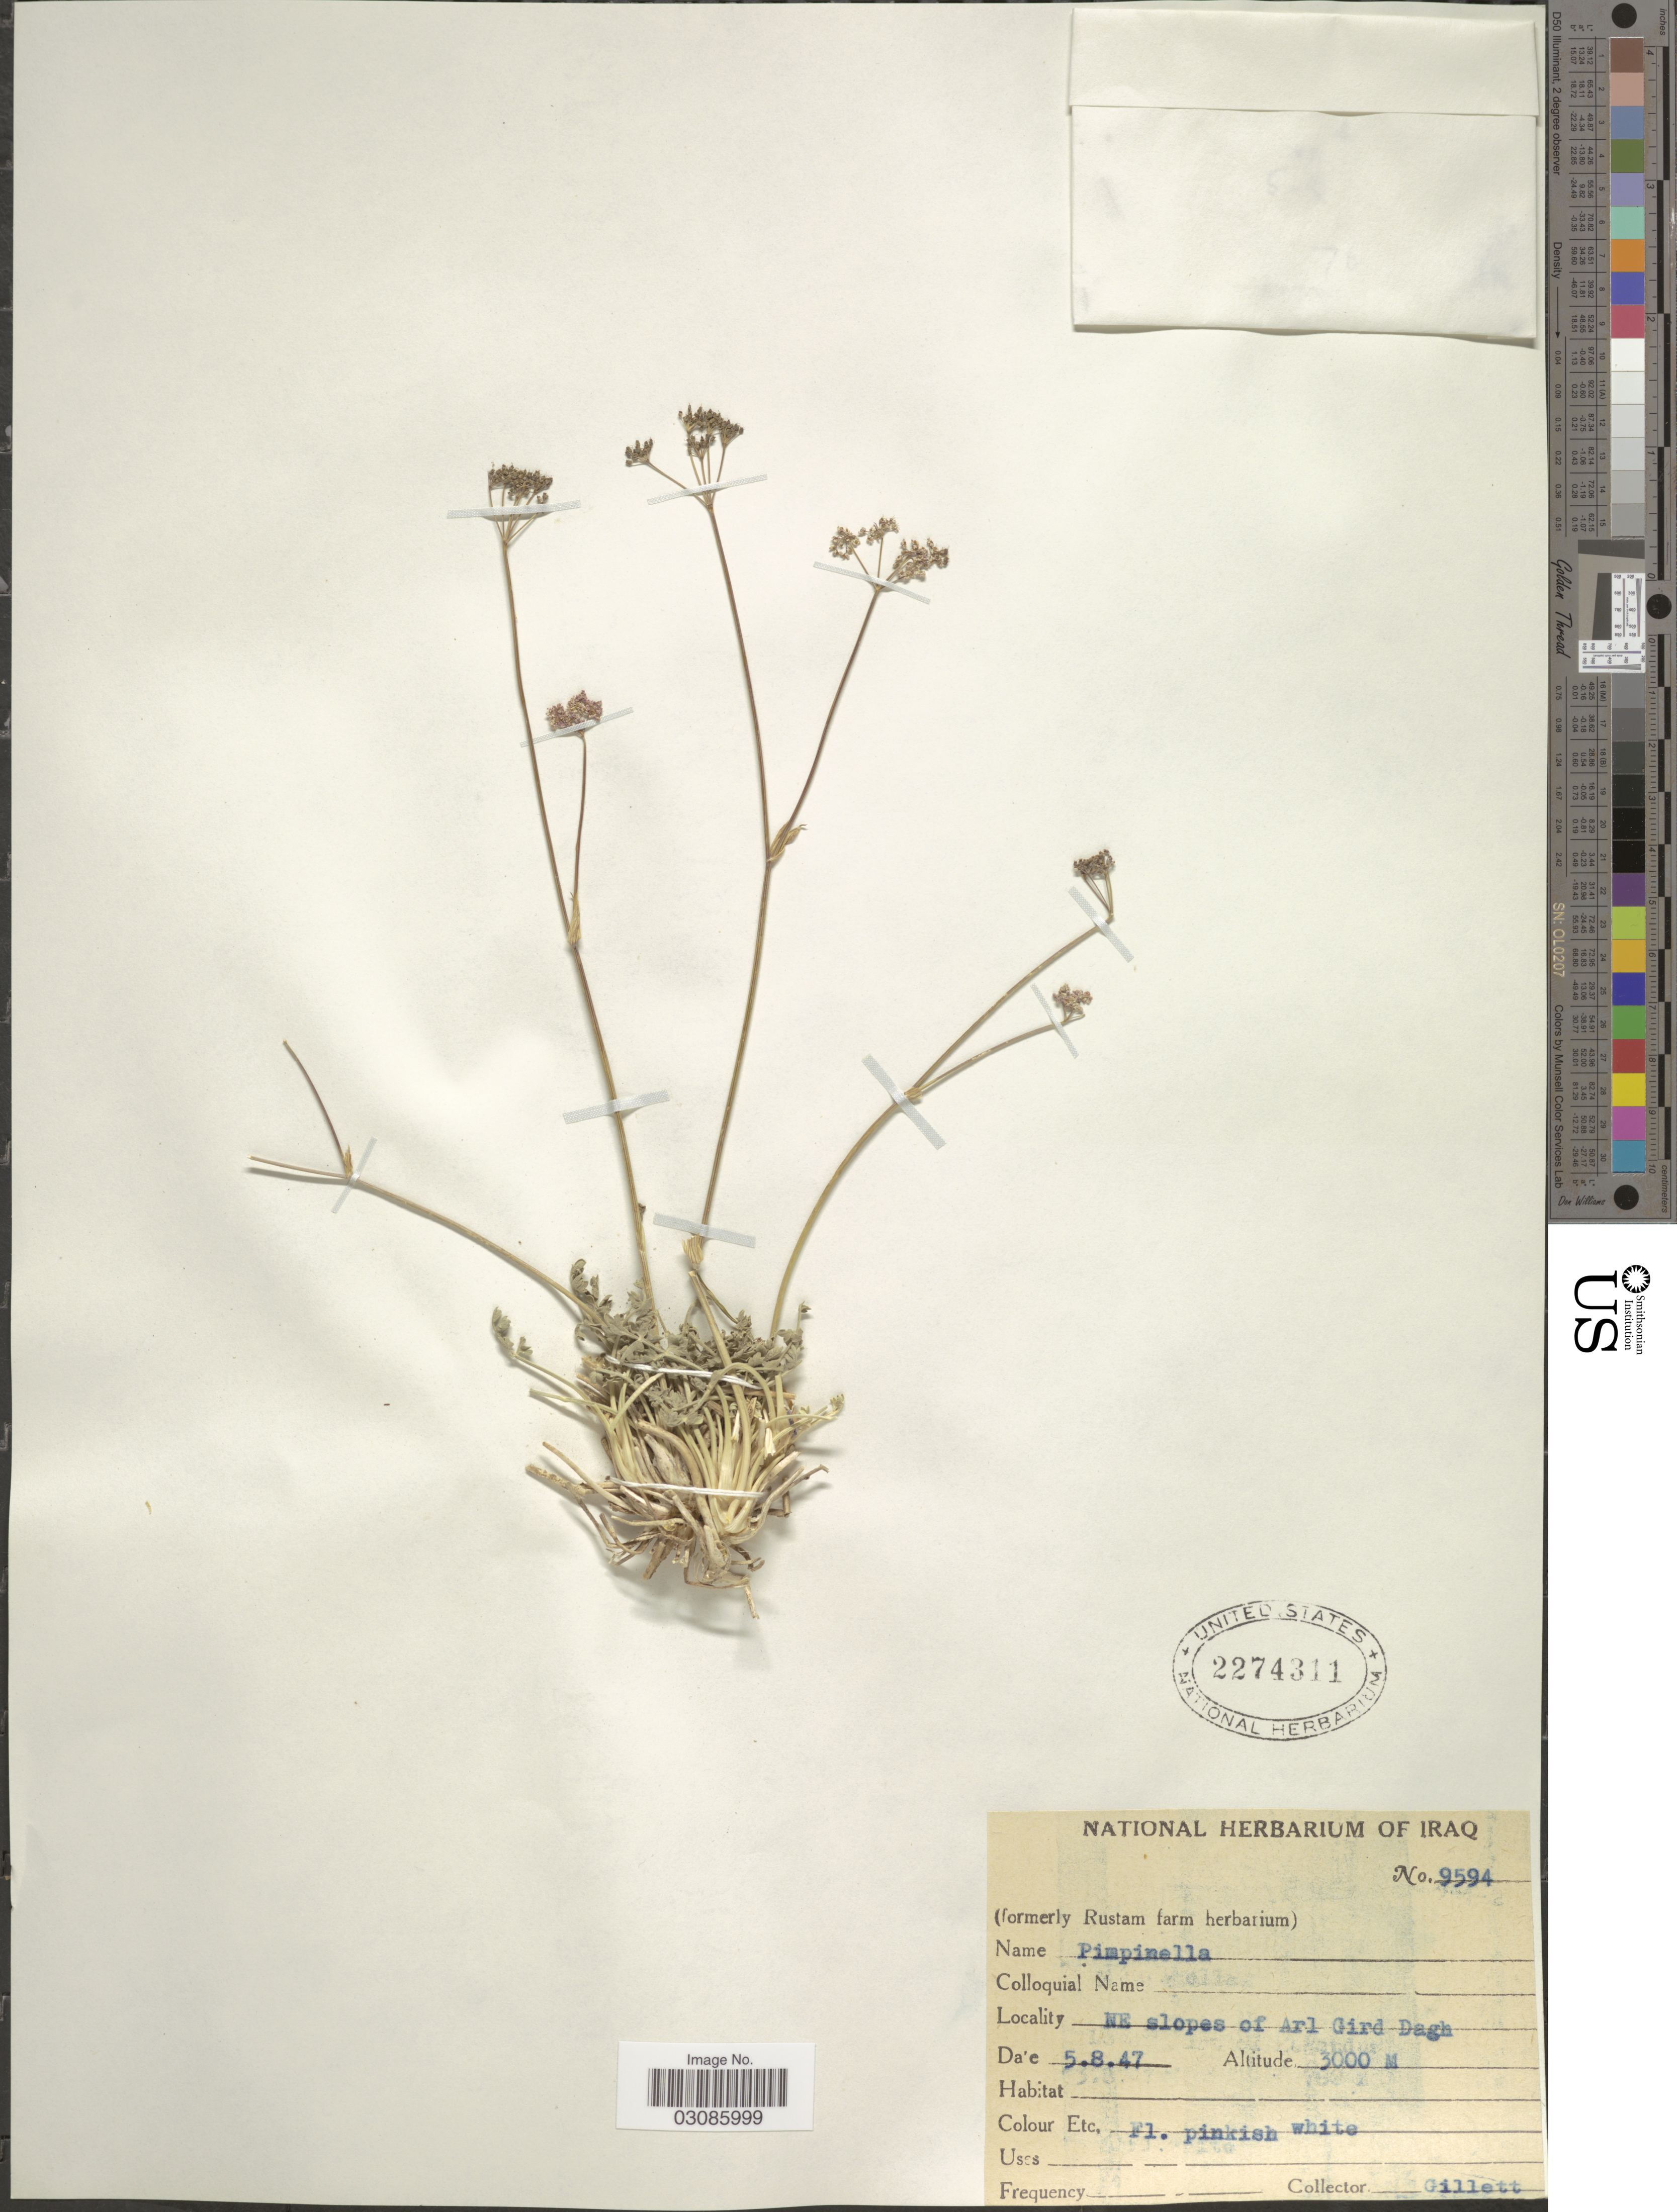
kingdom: Plantae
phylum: Tracheophyta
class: Magnoliopsida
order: Apiales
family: Apiaceae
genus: Pimpinella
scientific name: Pimpinella sp.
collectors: Gillett, --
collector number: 9594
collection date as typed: Transcribed d/m/y: 5/8/47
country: Iraq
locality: NE slopes of Arl Gird Dagh.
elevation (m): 3000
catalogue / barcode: US 2274311